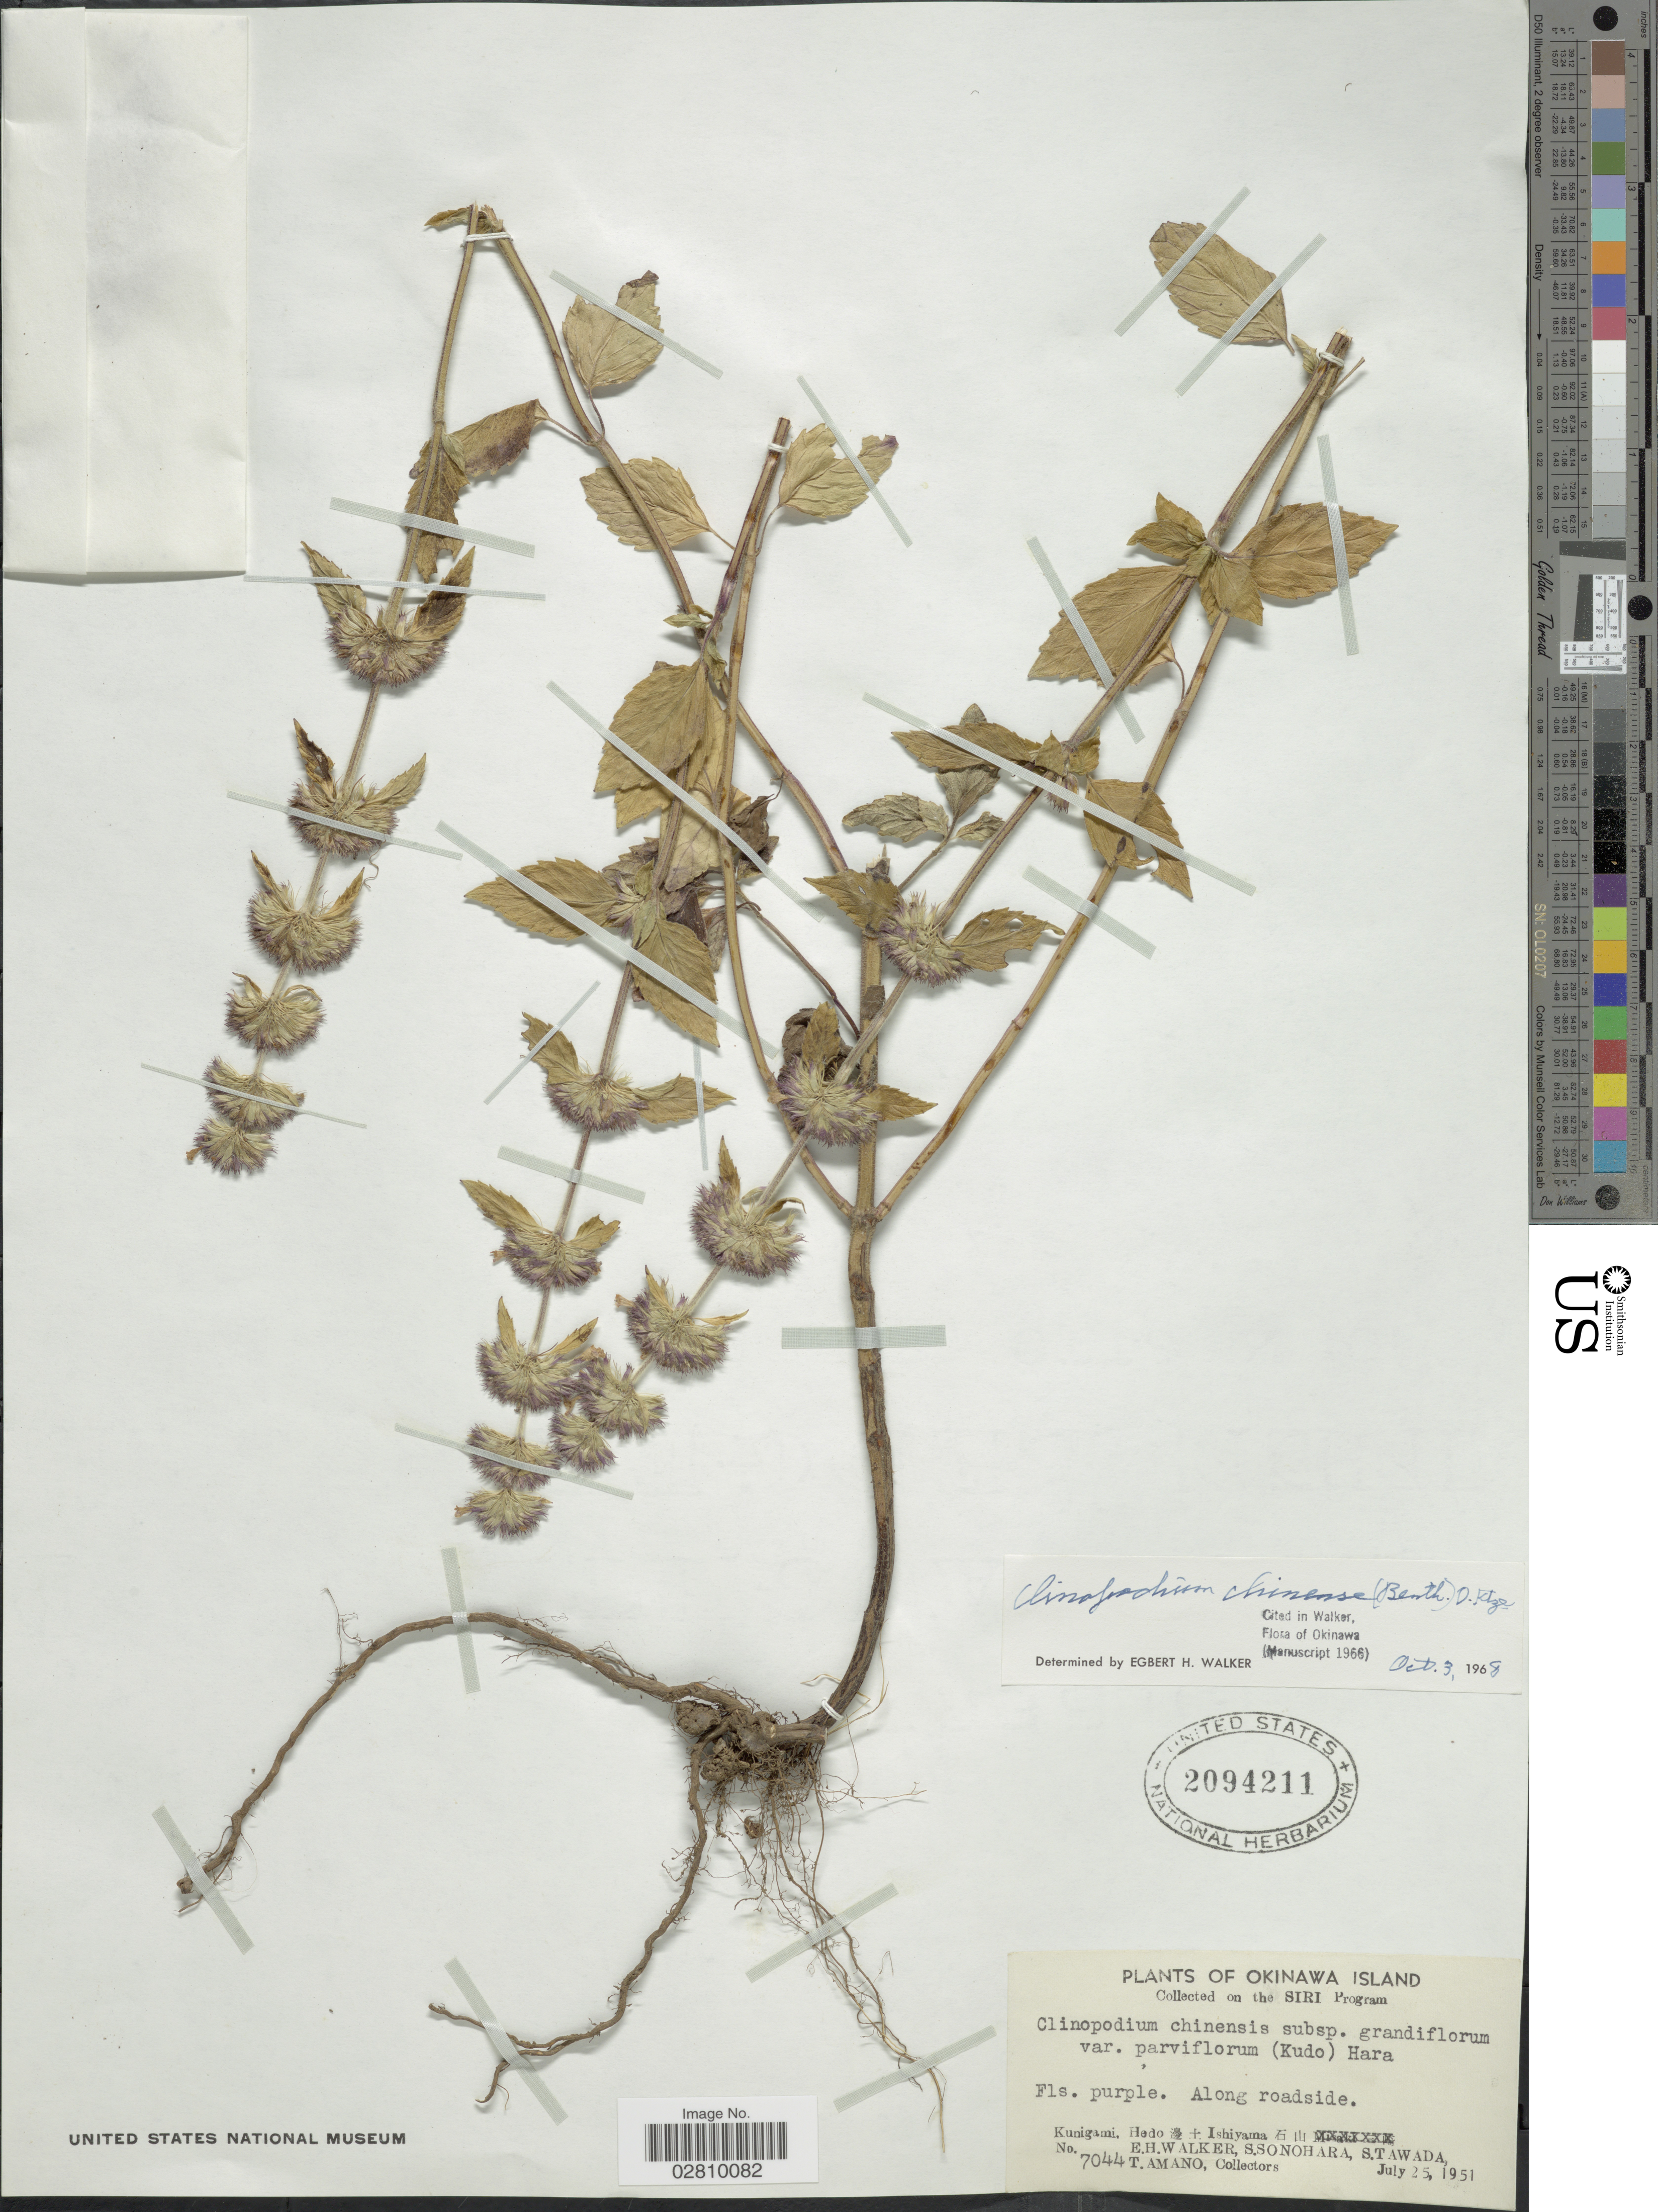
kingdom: Plantae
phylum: Tracheophyta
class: Magnoliopsida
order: Lamiales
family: Lamiaceae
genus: Calamintha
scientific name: Calamintha chinensis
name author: Benth.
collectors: E. H. Walker, S. Sonohara, S. Tawada & T. Amano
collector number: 7044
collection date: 1951-07-25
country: Japan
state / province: Okinawa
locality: Okinawa Island. Kunigami, Hedo + Ishiyama.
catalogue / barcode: US 2094211